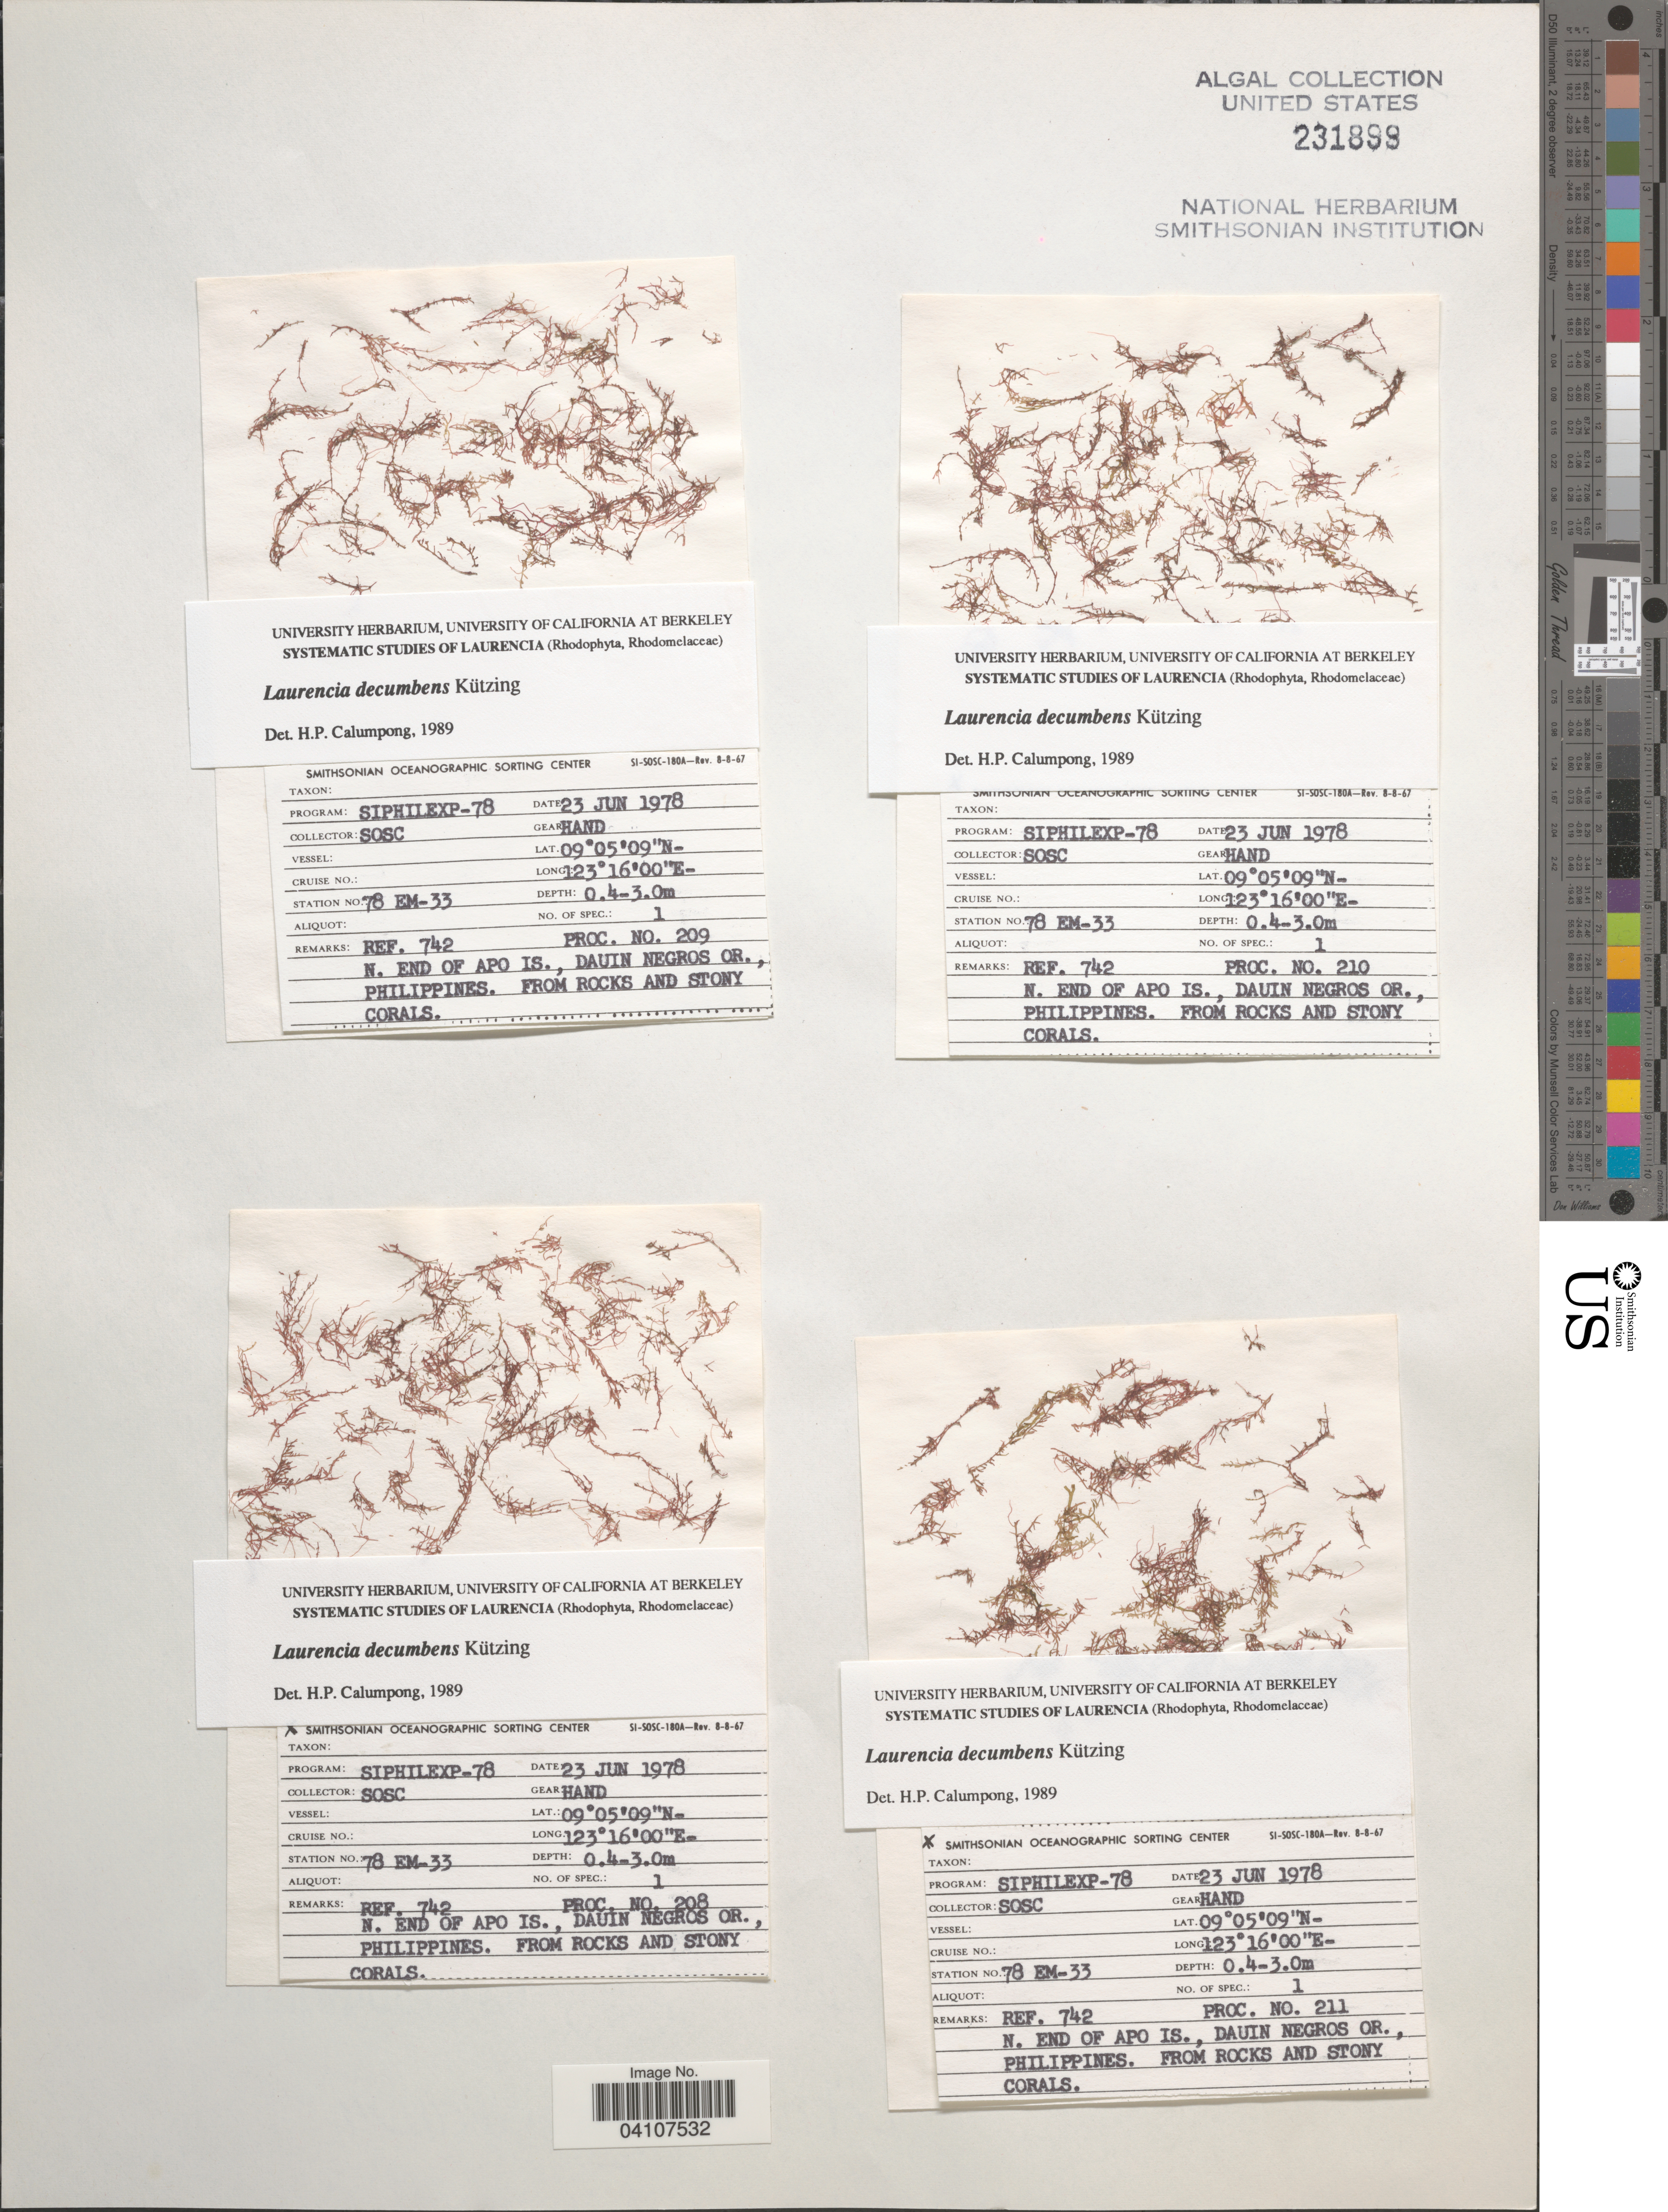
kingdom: Plantae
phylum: Rhodophyta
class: Florideophyceae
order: Ceramiales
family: Rhodomelaceae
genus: Laurencia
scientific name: Laurencia decumbens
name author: Kütz.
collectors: Smithsonian Oceanographic Sorting Center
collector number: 211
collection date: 1978-06-23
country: Philippines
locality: N. end Apo Is., Dauin Negros Or.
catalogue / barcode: US 231899-2